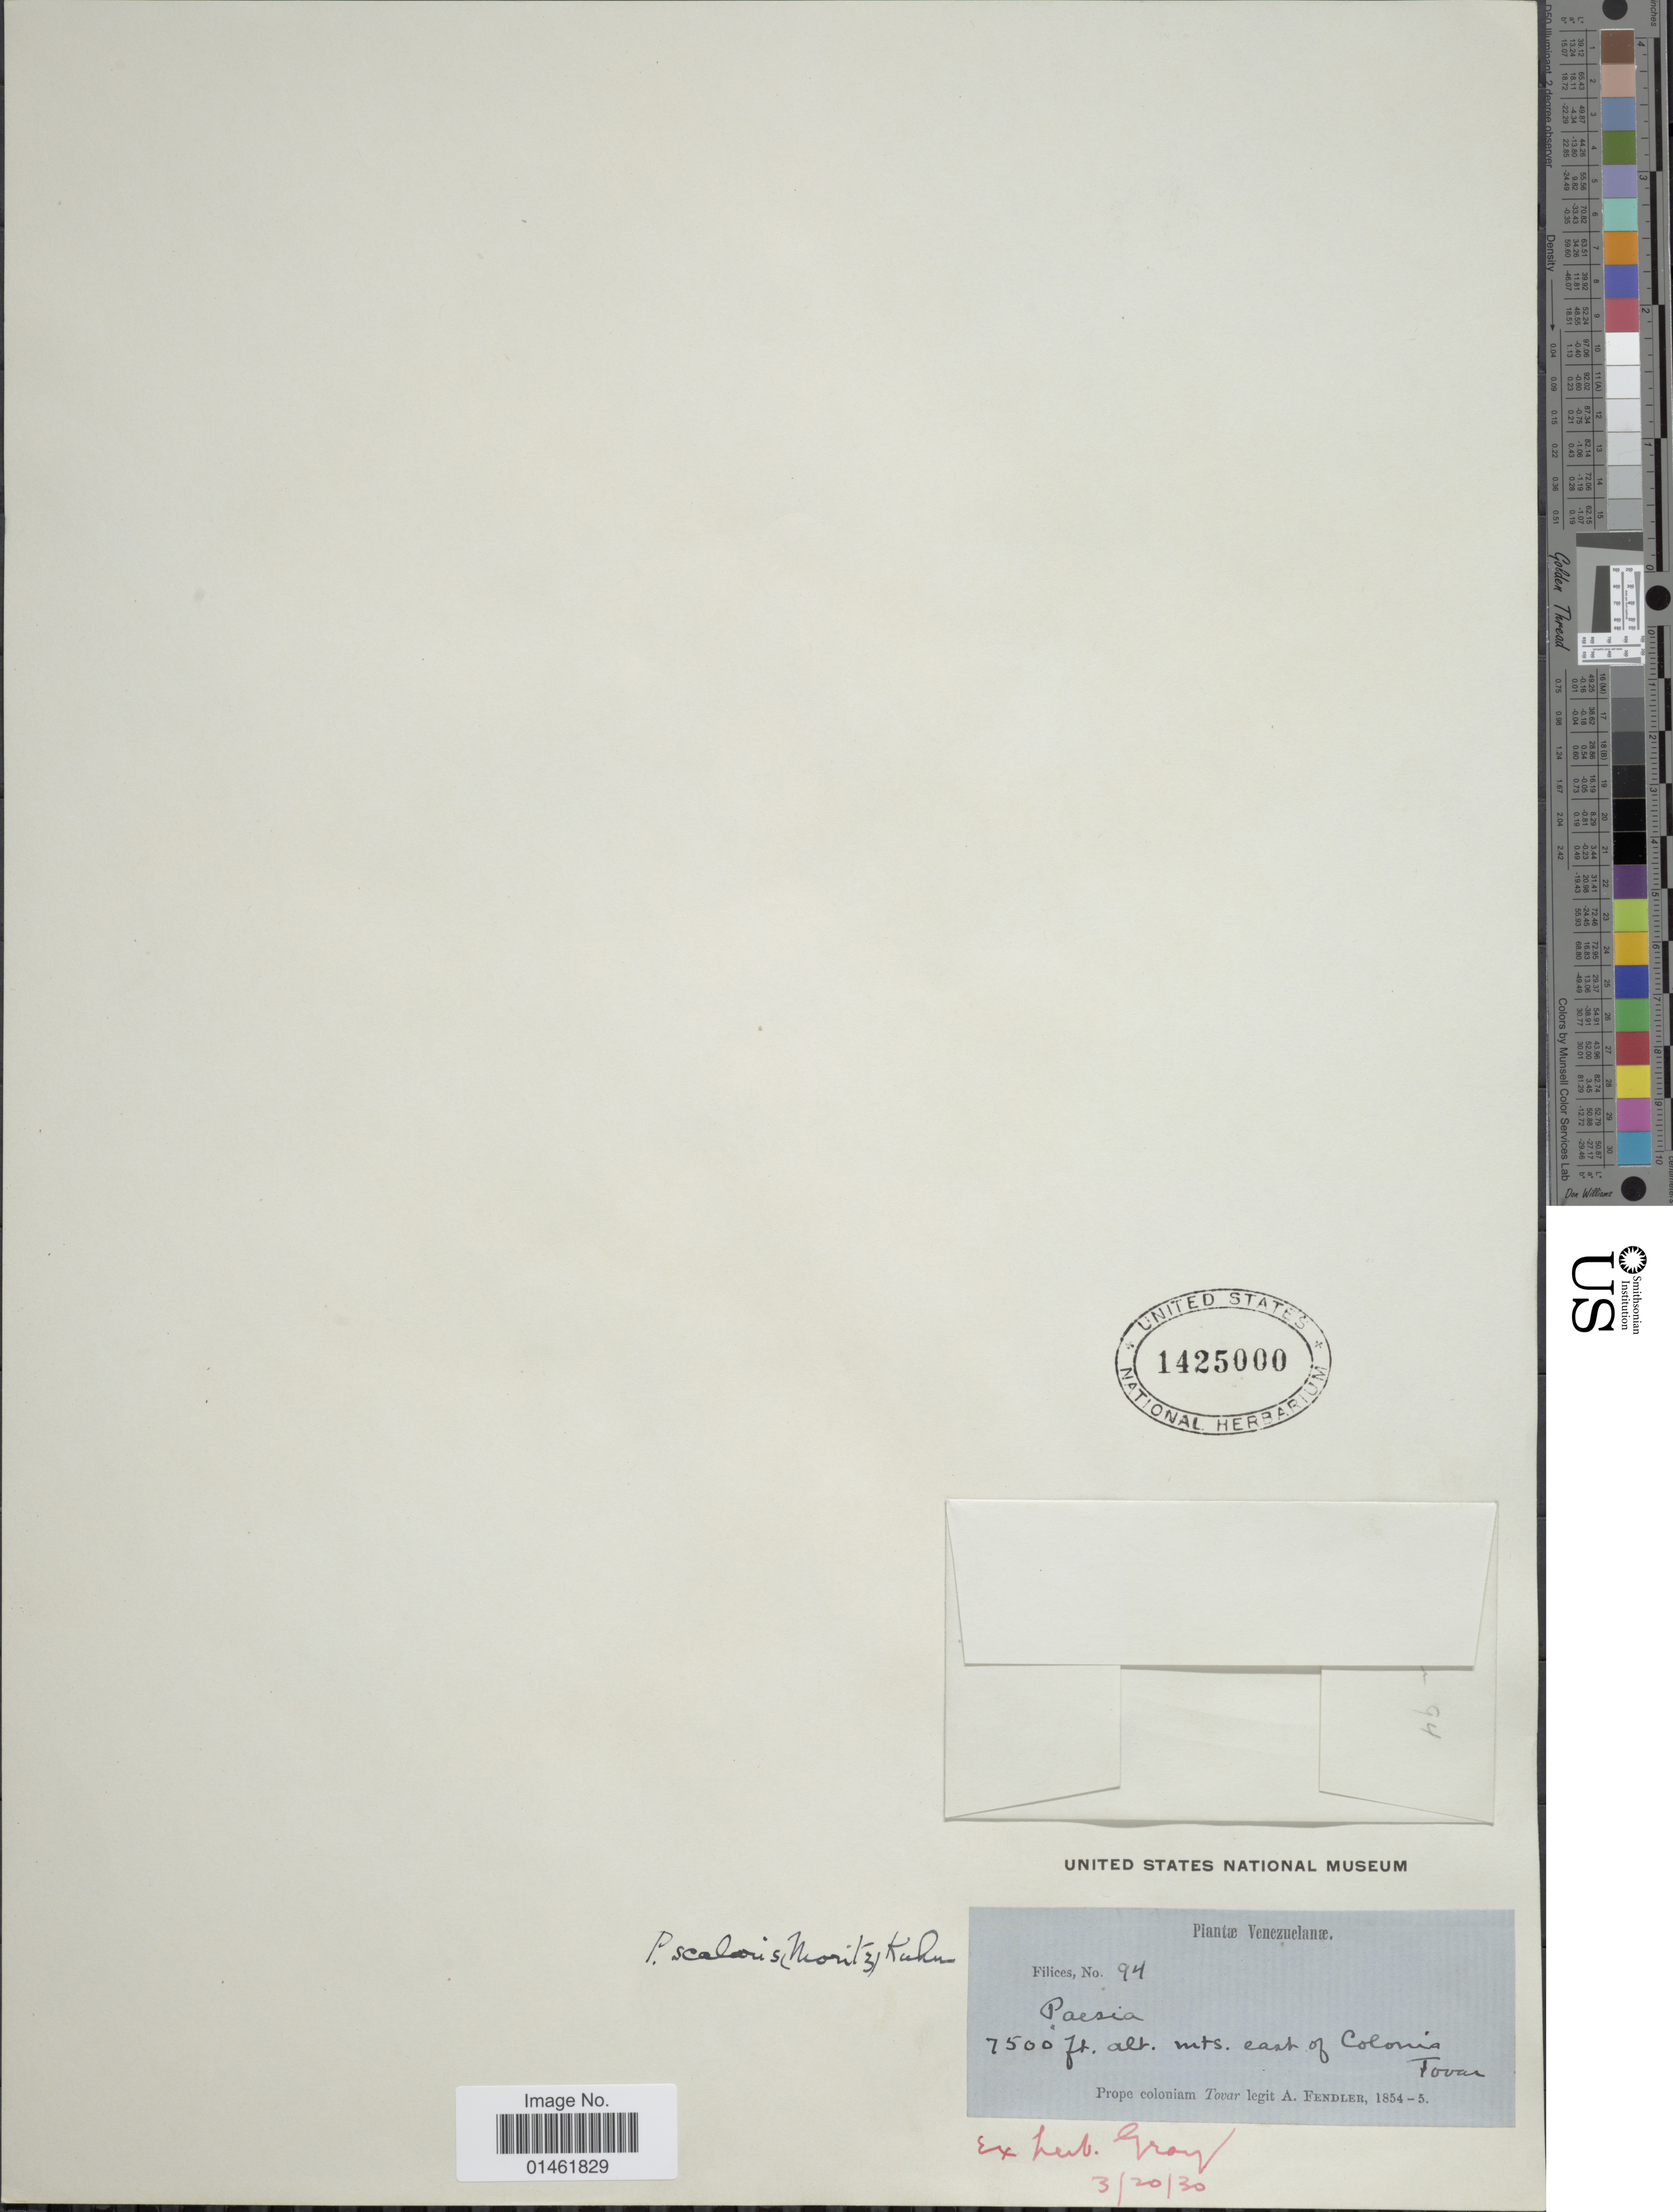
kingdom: Plantae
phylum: Tracheophyta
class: Polypodiopsida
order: Polypodiales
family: Dennstaedtiaceae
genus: Paesia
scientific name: Paesia glandulosa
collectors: A. Fendler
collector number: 94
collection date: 1854/1855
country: Venezuela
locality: Mts. East of Colonia, Tovar, Prope coloniam Tovar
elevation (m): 2286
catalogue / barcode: US 1425000